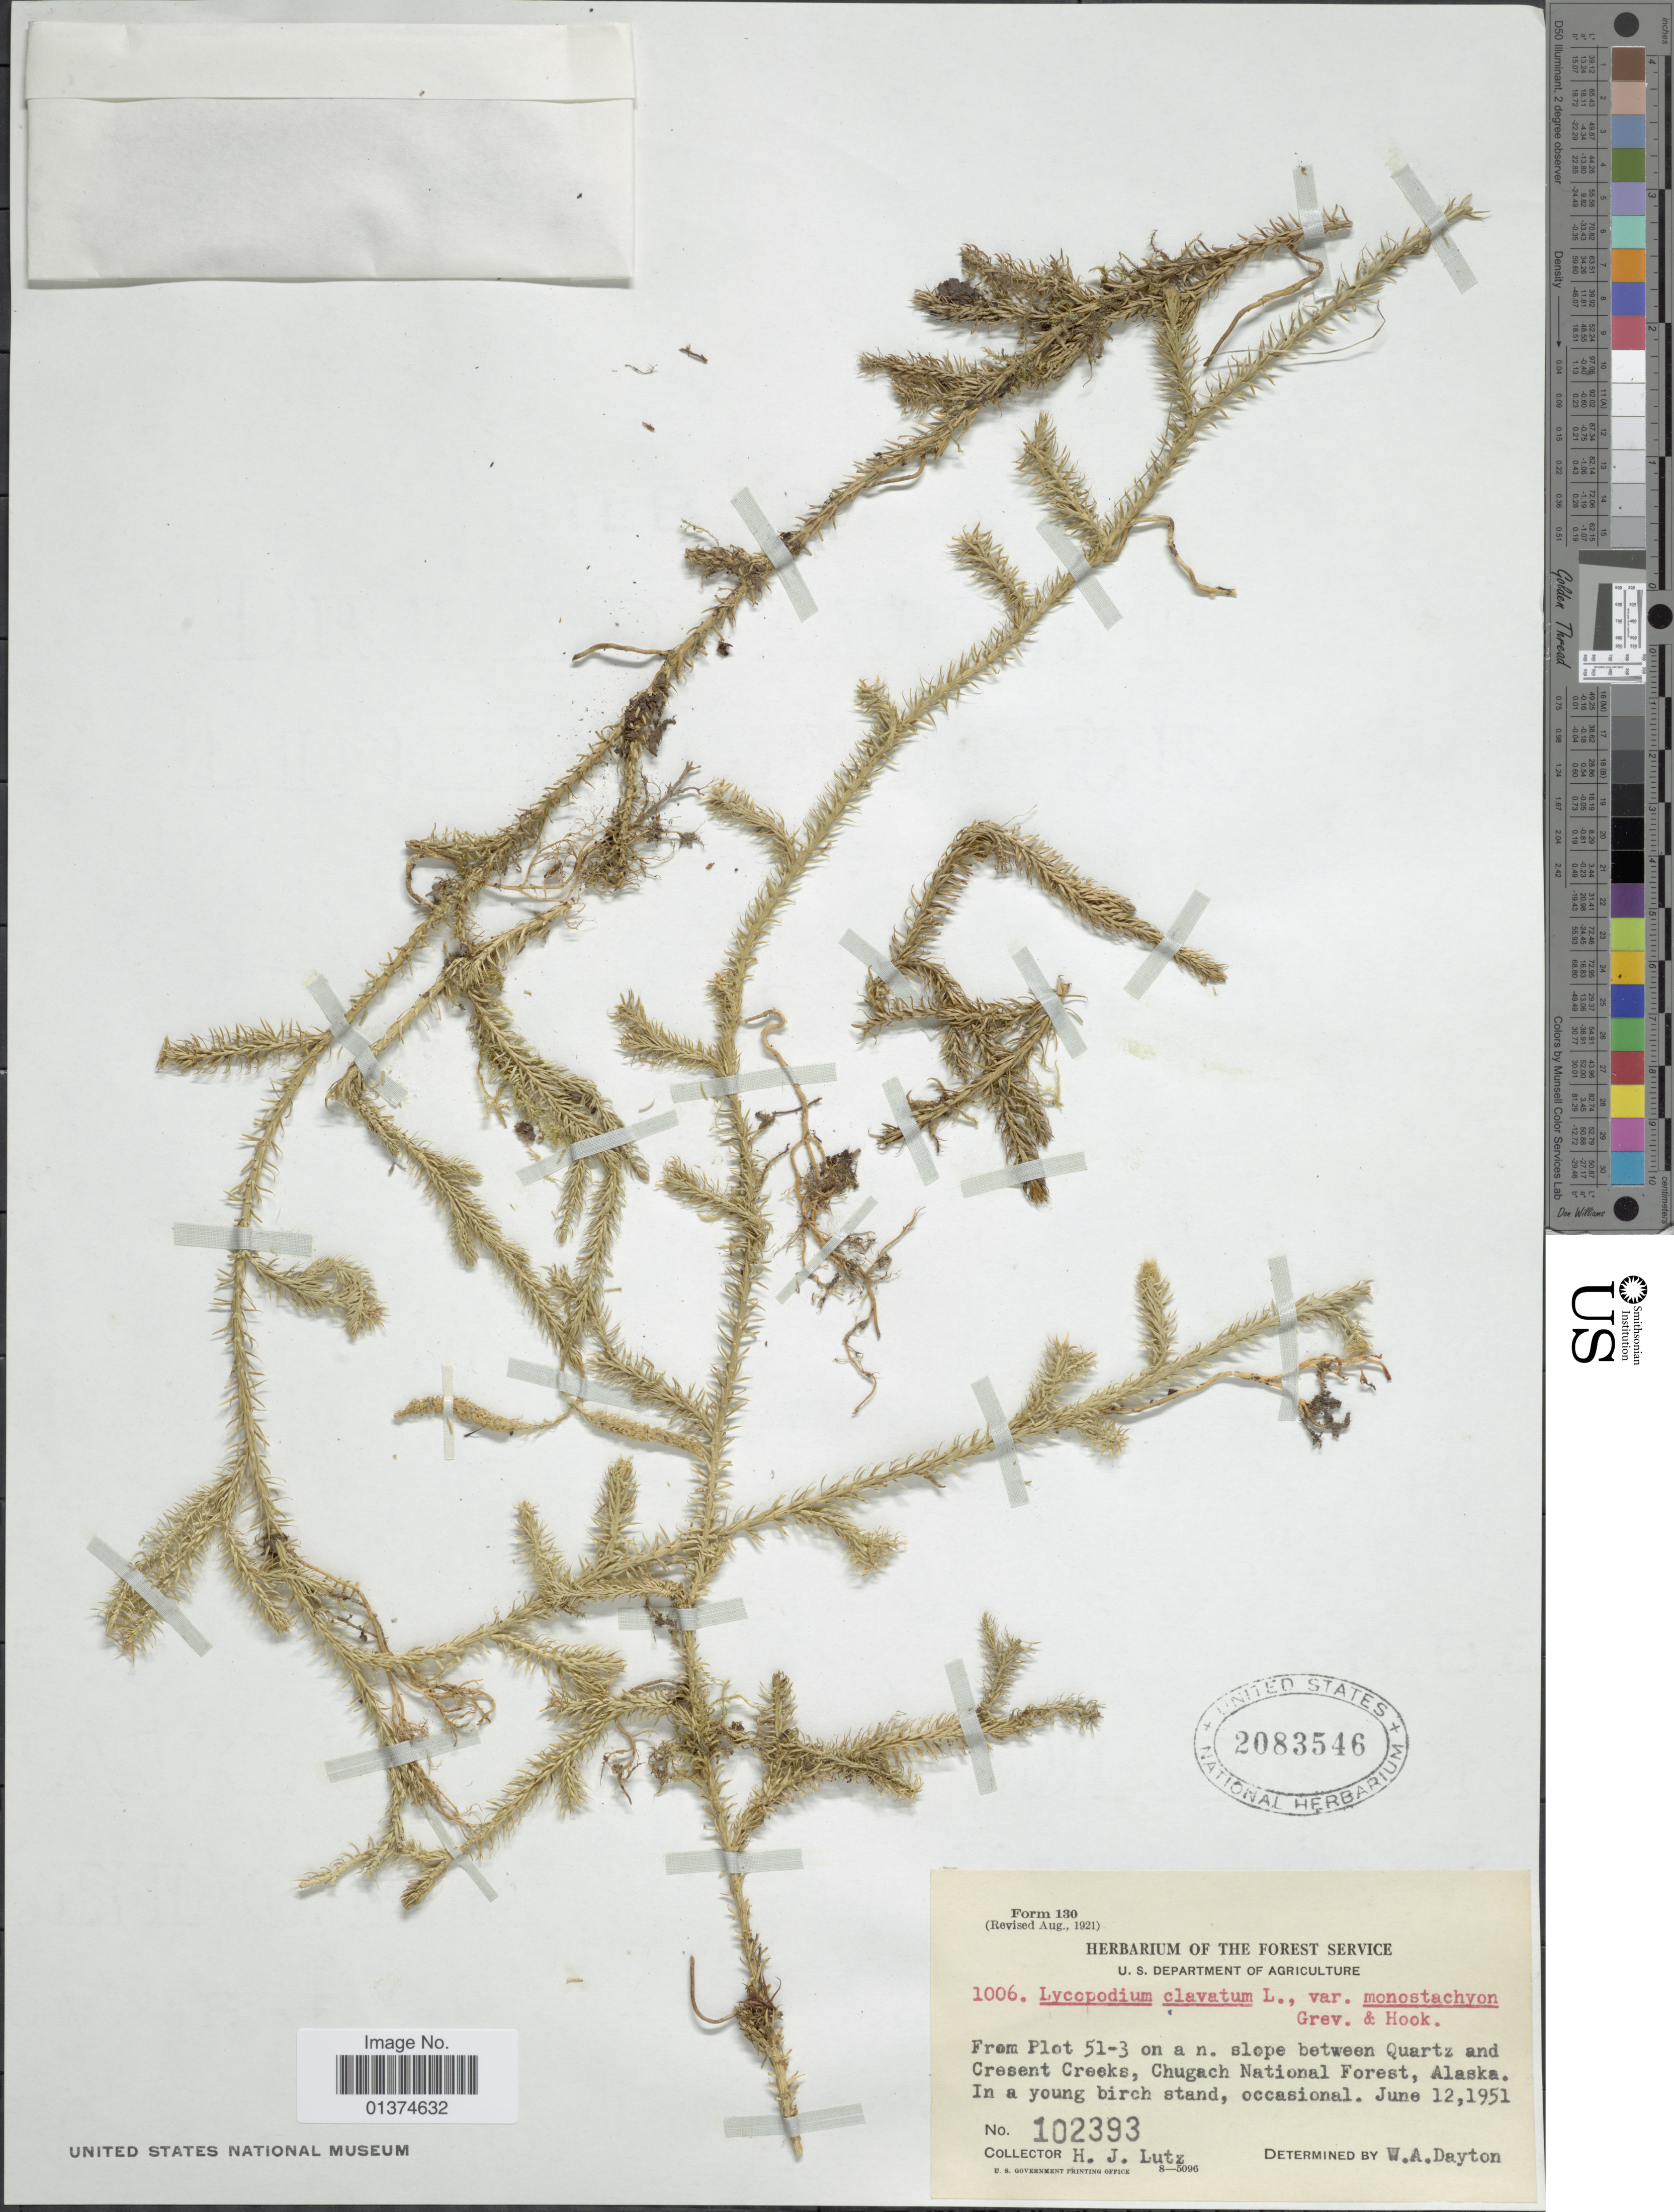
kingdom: Plantae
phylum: Tracheophyta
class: Lycopodiopsida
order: Lycopodiales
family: Lycopodiaceae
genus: Lycopodium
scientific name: Lycopodium clavatum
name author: L.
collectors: H. J. Lutz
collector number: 102393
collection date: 1951-06-12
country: United States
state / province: Alaska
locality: From Plot 51-3 on a n. slope between Quartz and Cresent Creeks, Chugach National Forest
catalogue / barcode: US 2083546